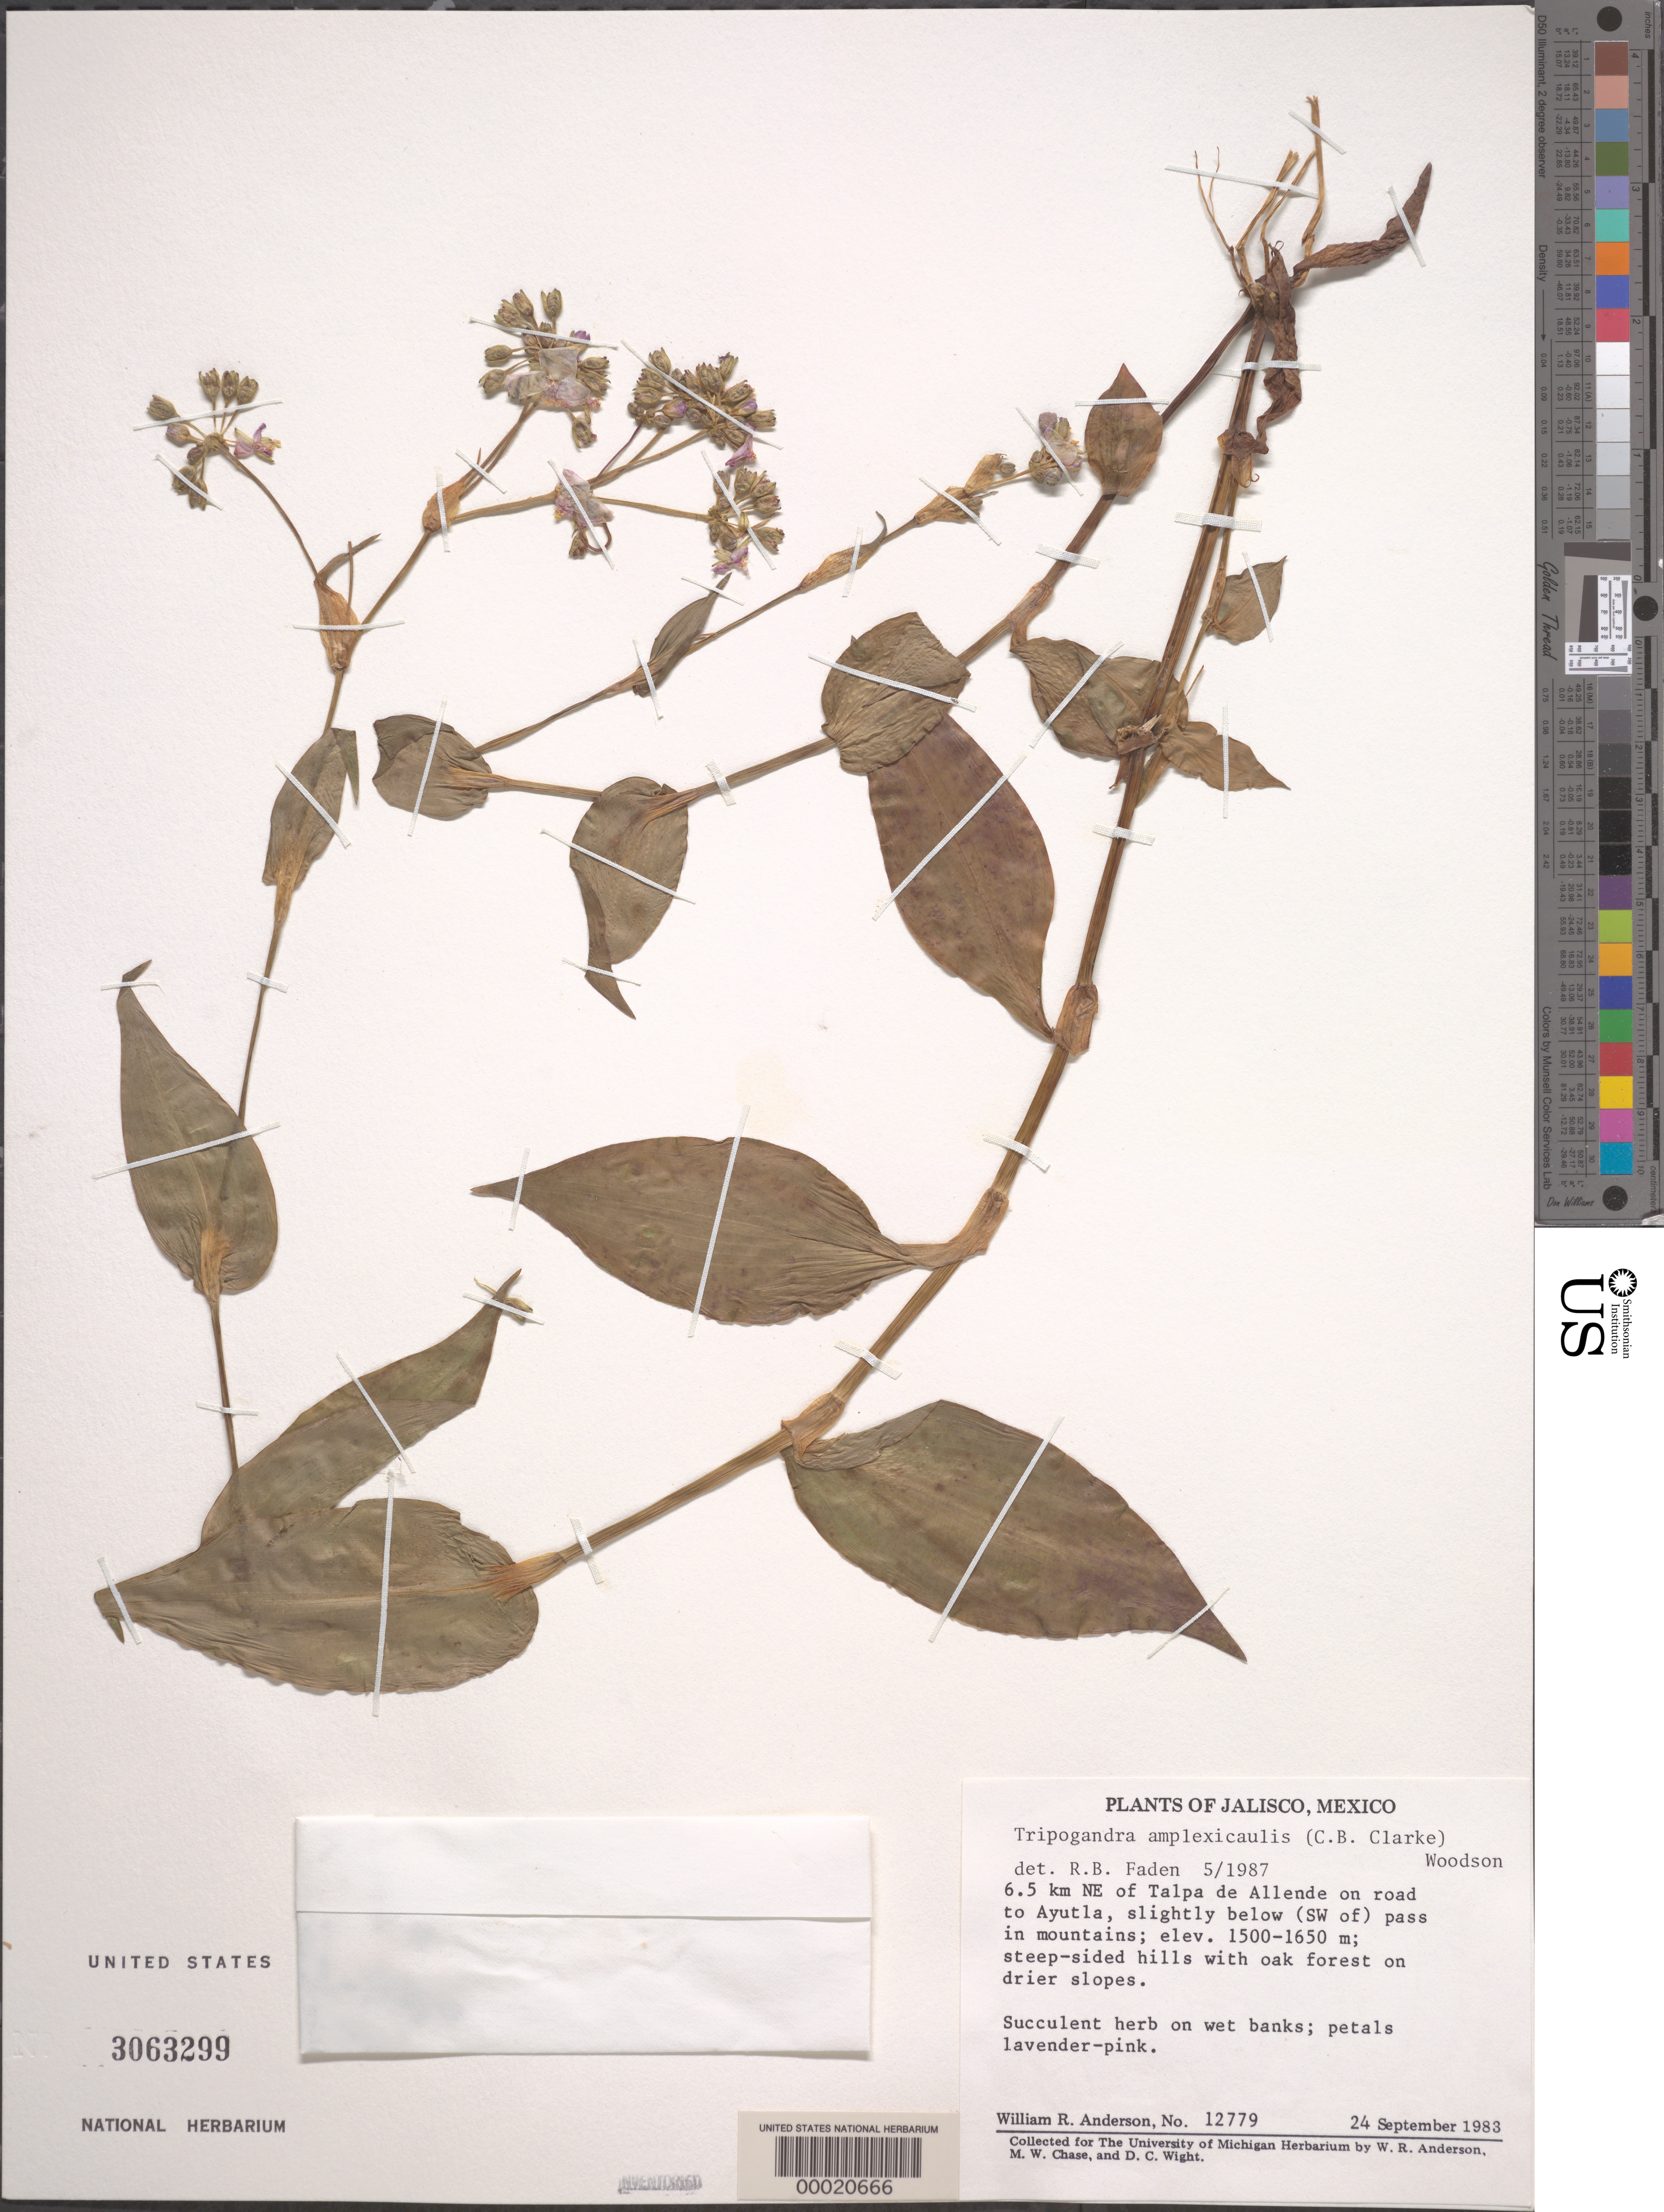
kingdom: Plantae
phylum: Tracheophyta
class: Liliopsida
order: Commelinales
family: Commelinaceae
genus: Tripogandra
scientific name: Tripogandra amplexicaulis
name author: (Klotzsch ex C.B. Clarke) Woodson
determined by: Faden, Robert B., (US), Smithsonian Institution - National Museum of Natural History (UNITED STATES)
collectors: W. R. Anderson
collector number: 12779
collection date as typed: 24 Sep 1983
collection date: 1983-09-24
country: Mexico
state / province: Jalisco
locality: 6.5 km NW of Talpa de Allende, road to Ayutla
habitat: Steep-sided hills, oak forest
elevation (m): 1500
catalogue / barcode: US 3063299